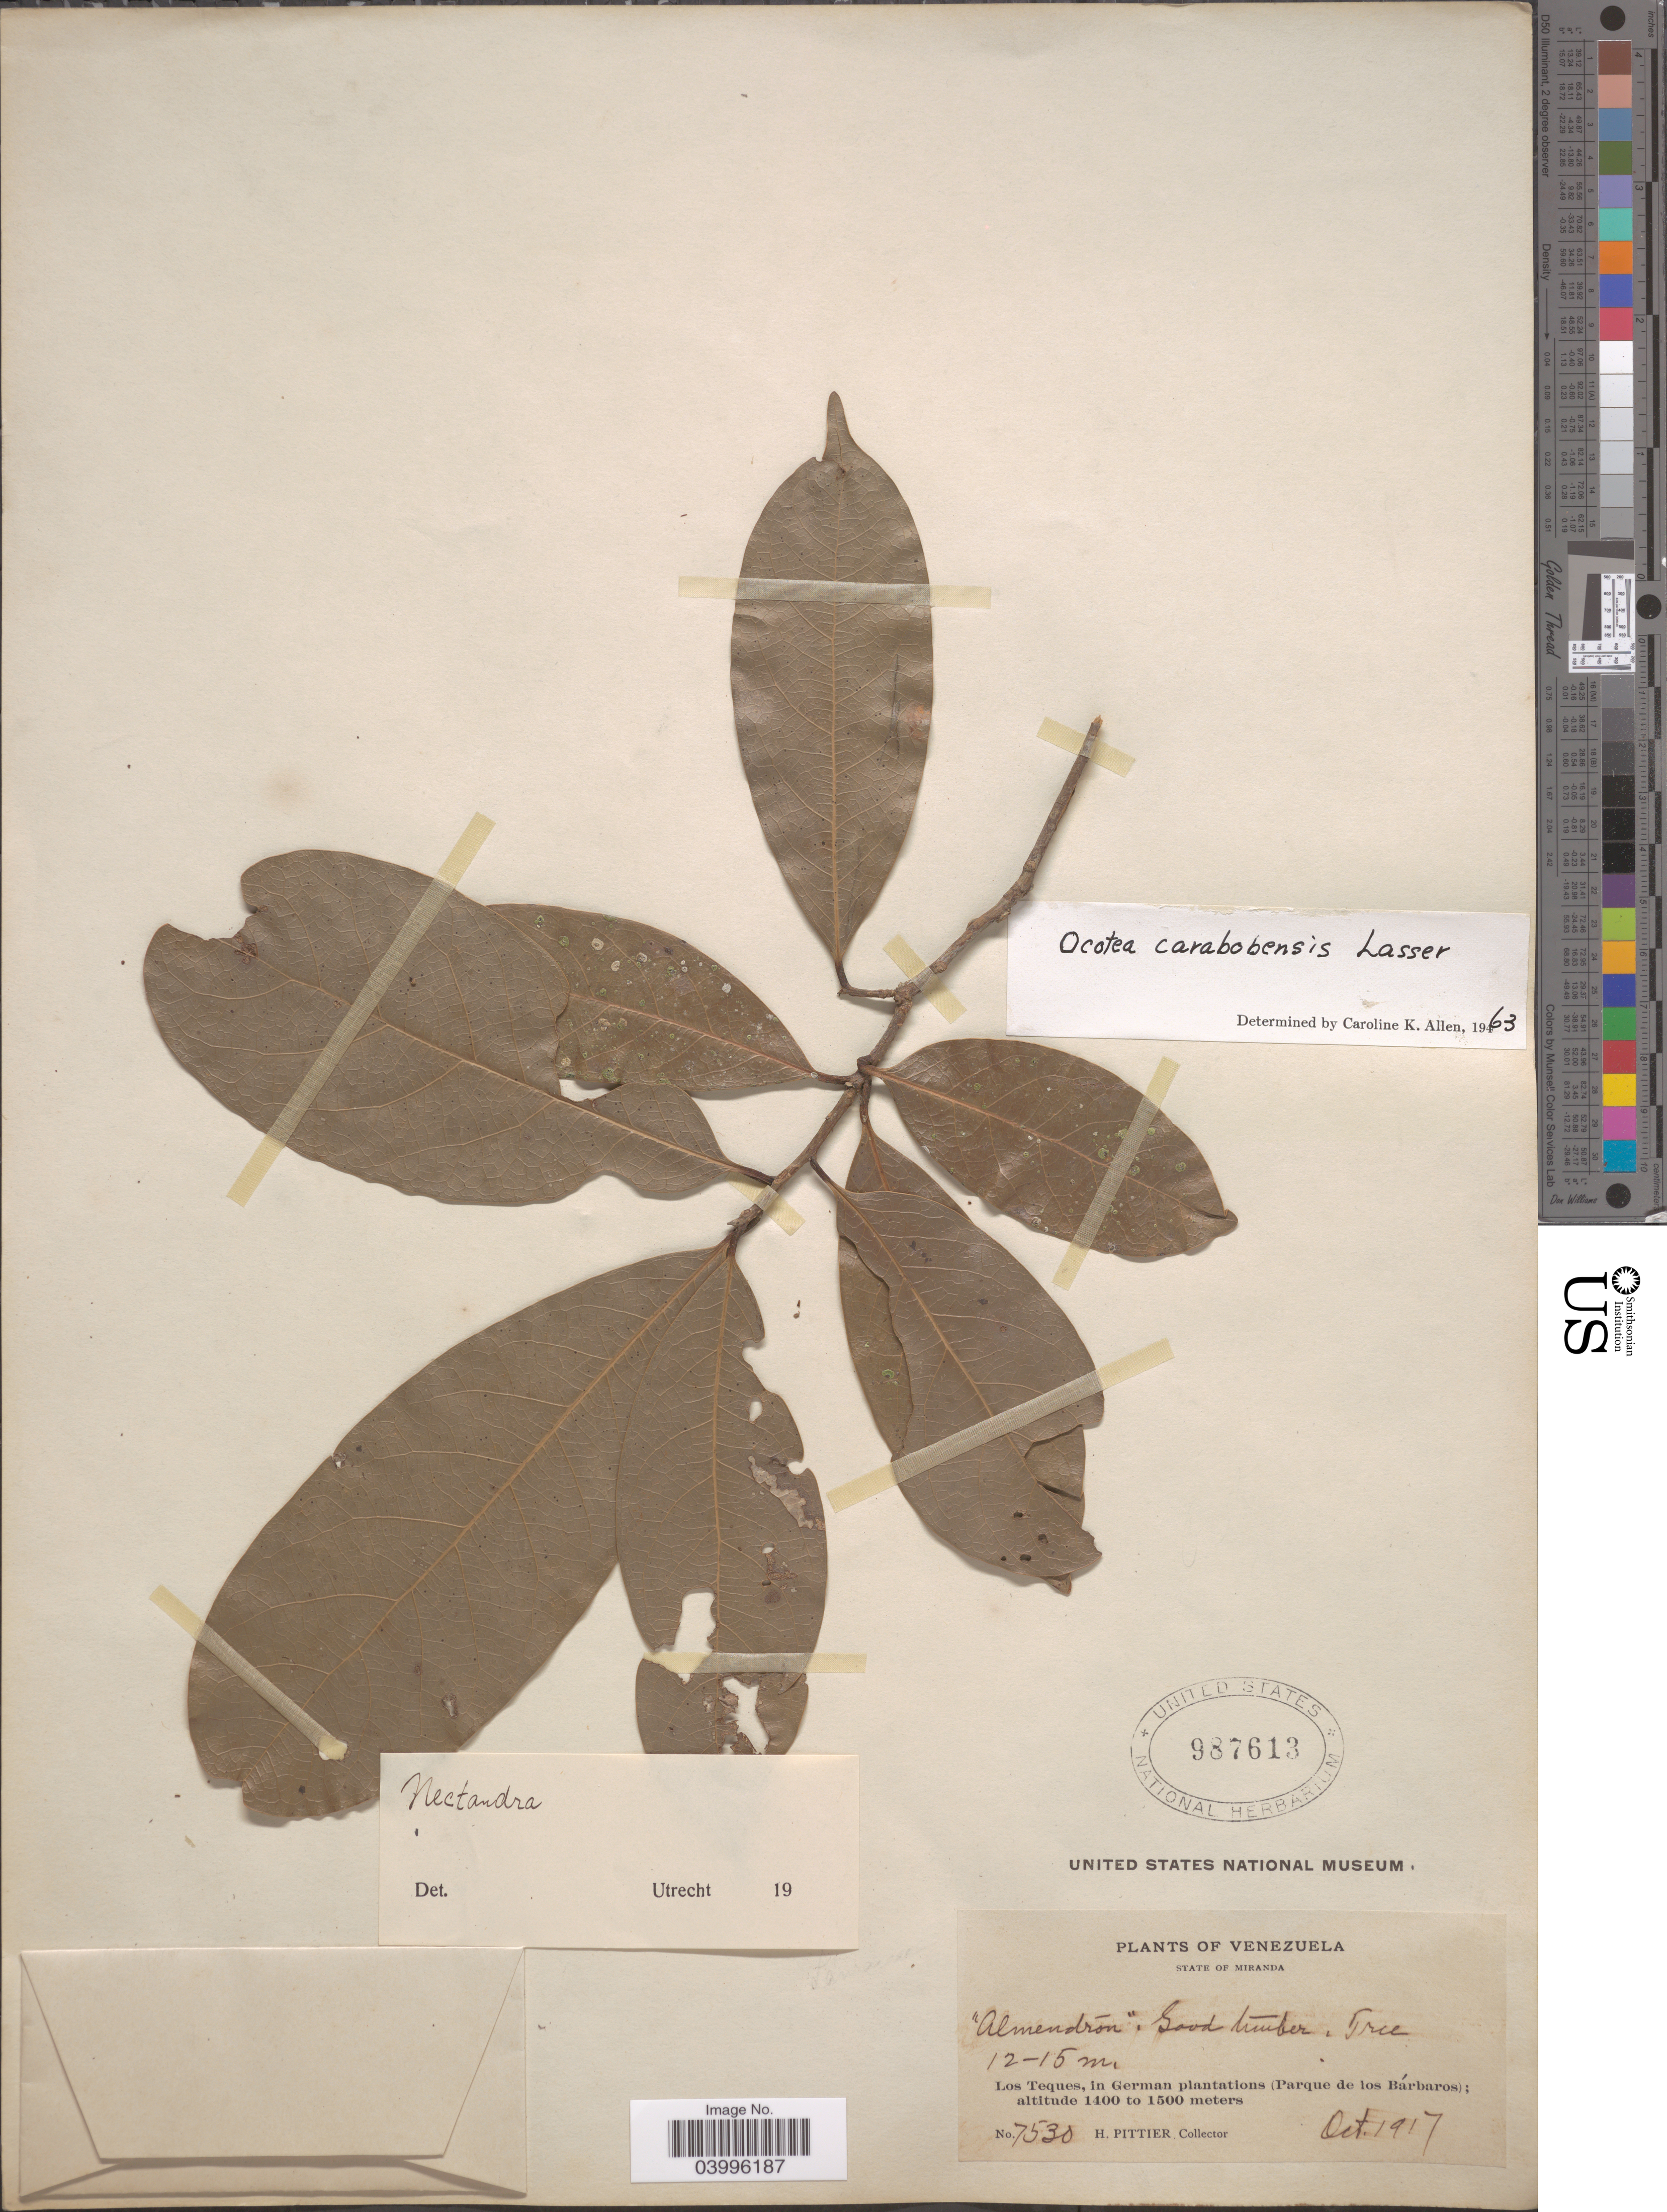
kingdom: Plantae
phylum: Tracheophyta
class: Magnoliopsida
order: Laurales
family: Lauraceae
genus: Ocotea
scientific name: Ocotea carabobensis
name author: Lasser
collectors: H. F. Pittier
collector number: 7530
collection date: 1917-10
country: Venezuela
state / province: Miranda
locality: Los Teques, in German plantations (Parque de los Bárbaros).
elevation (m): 1400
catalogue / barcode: US 987613